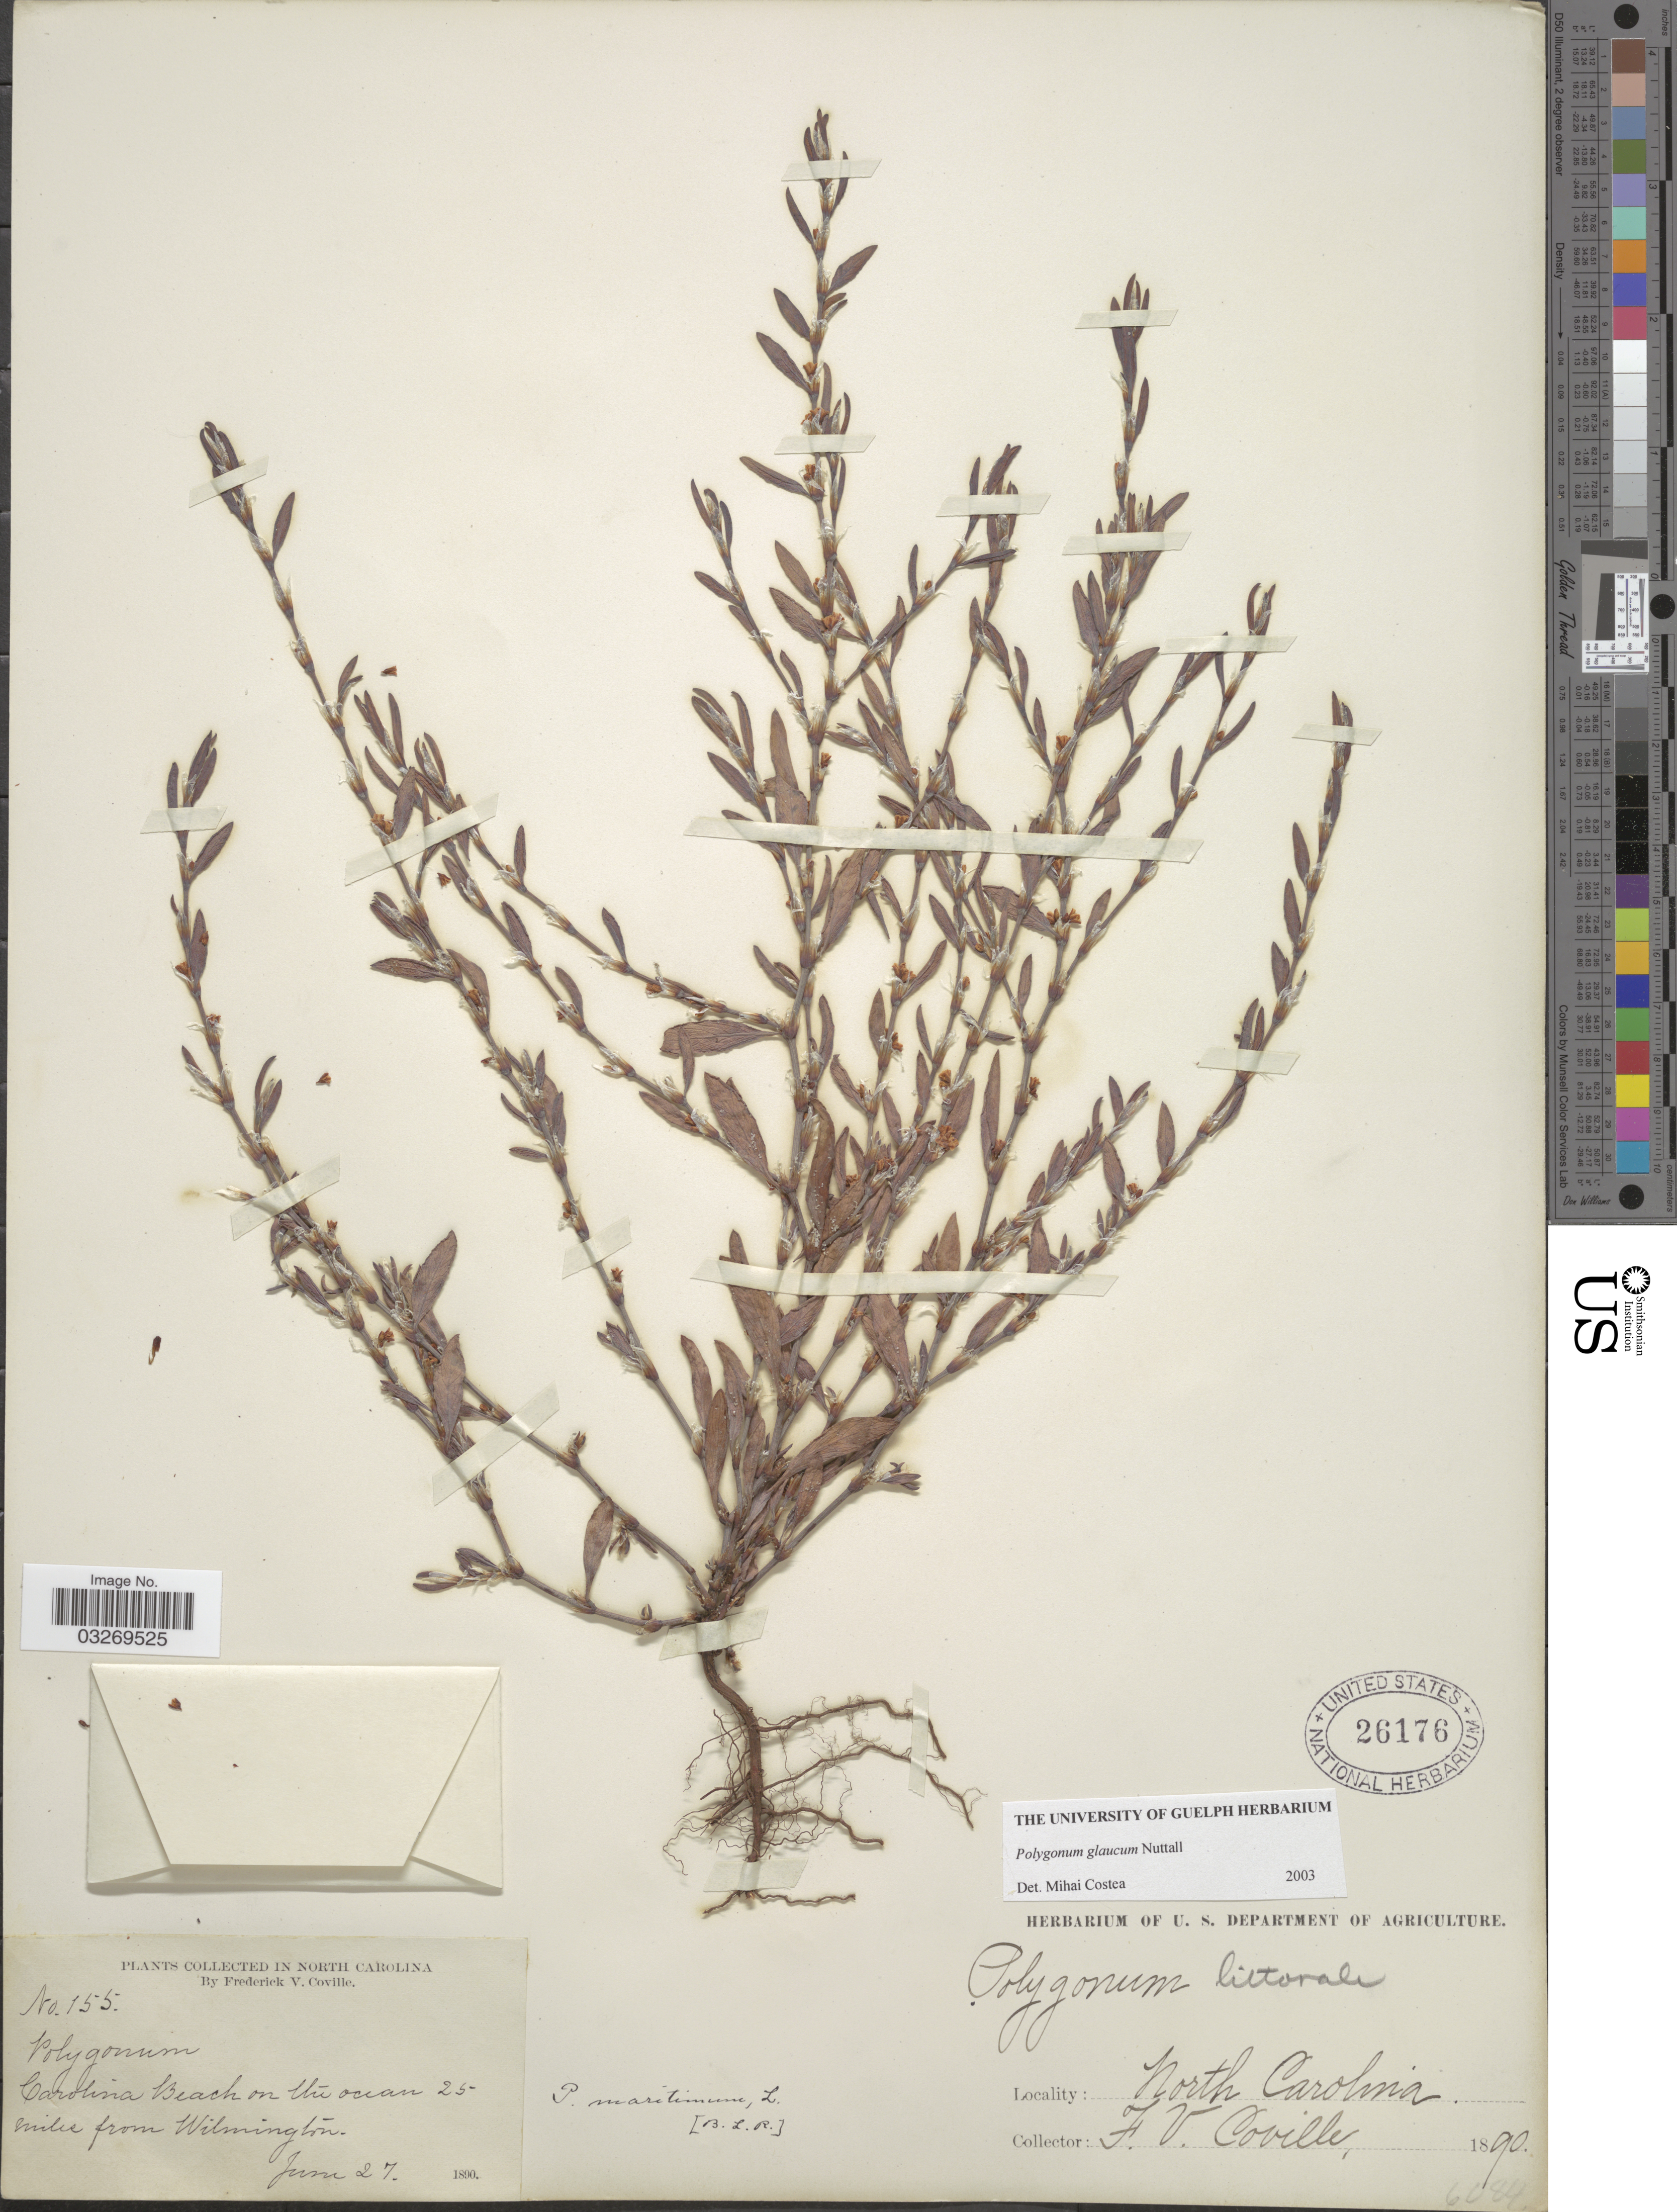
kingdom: Plantae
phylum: Tracheophyta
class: Magnoliopsida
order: Caryophyllales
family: Polygonaceae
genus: Polygonum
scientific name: Polygonum glaucum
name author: Nutt.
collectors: F. V. Coville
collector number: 155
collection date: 1890-06-27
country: United States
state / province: North Carolina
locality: Carolina Beach on the ocean 25 miles from Wilmington.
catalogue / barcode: US 26176